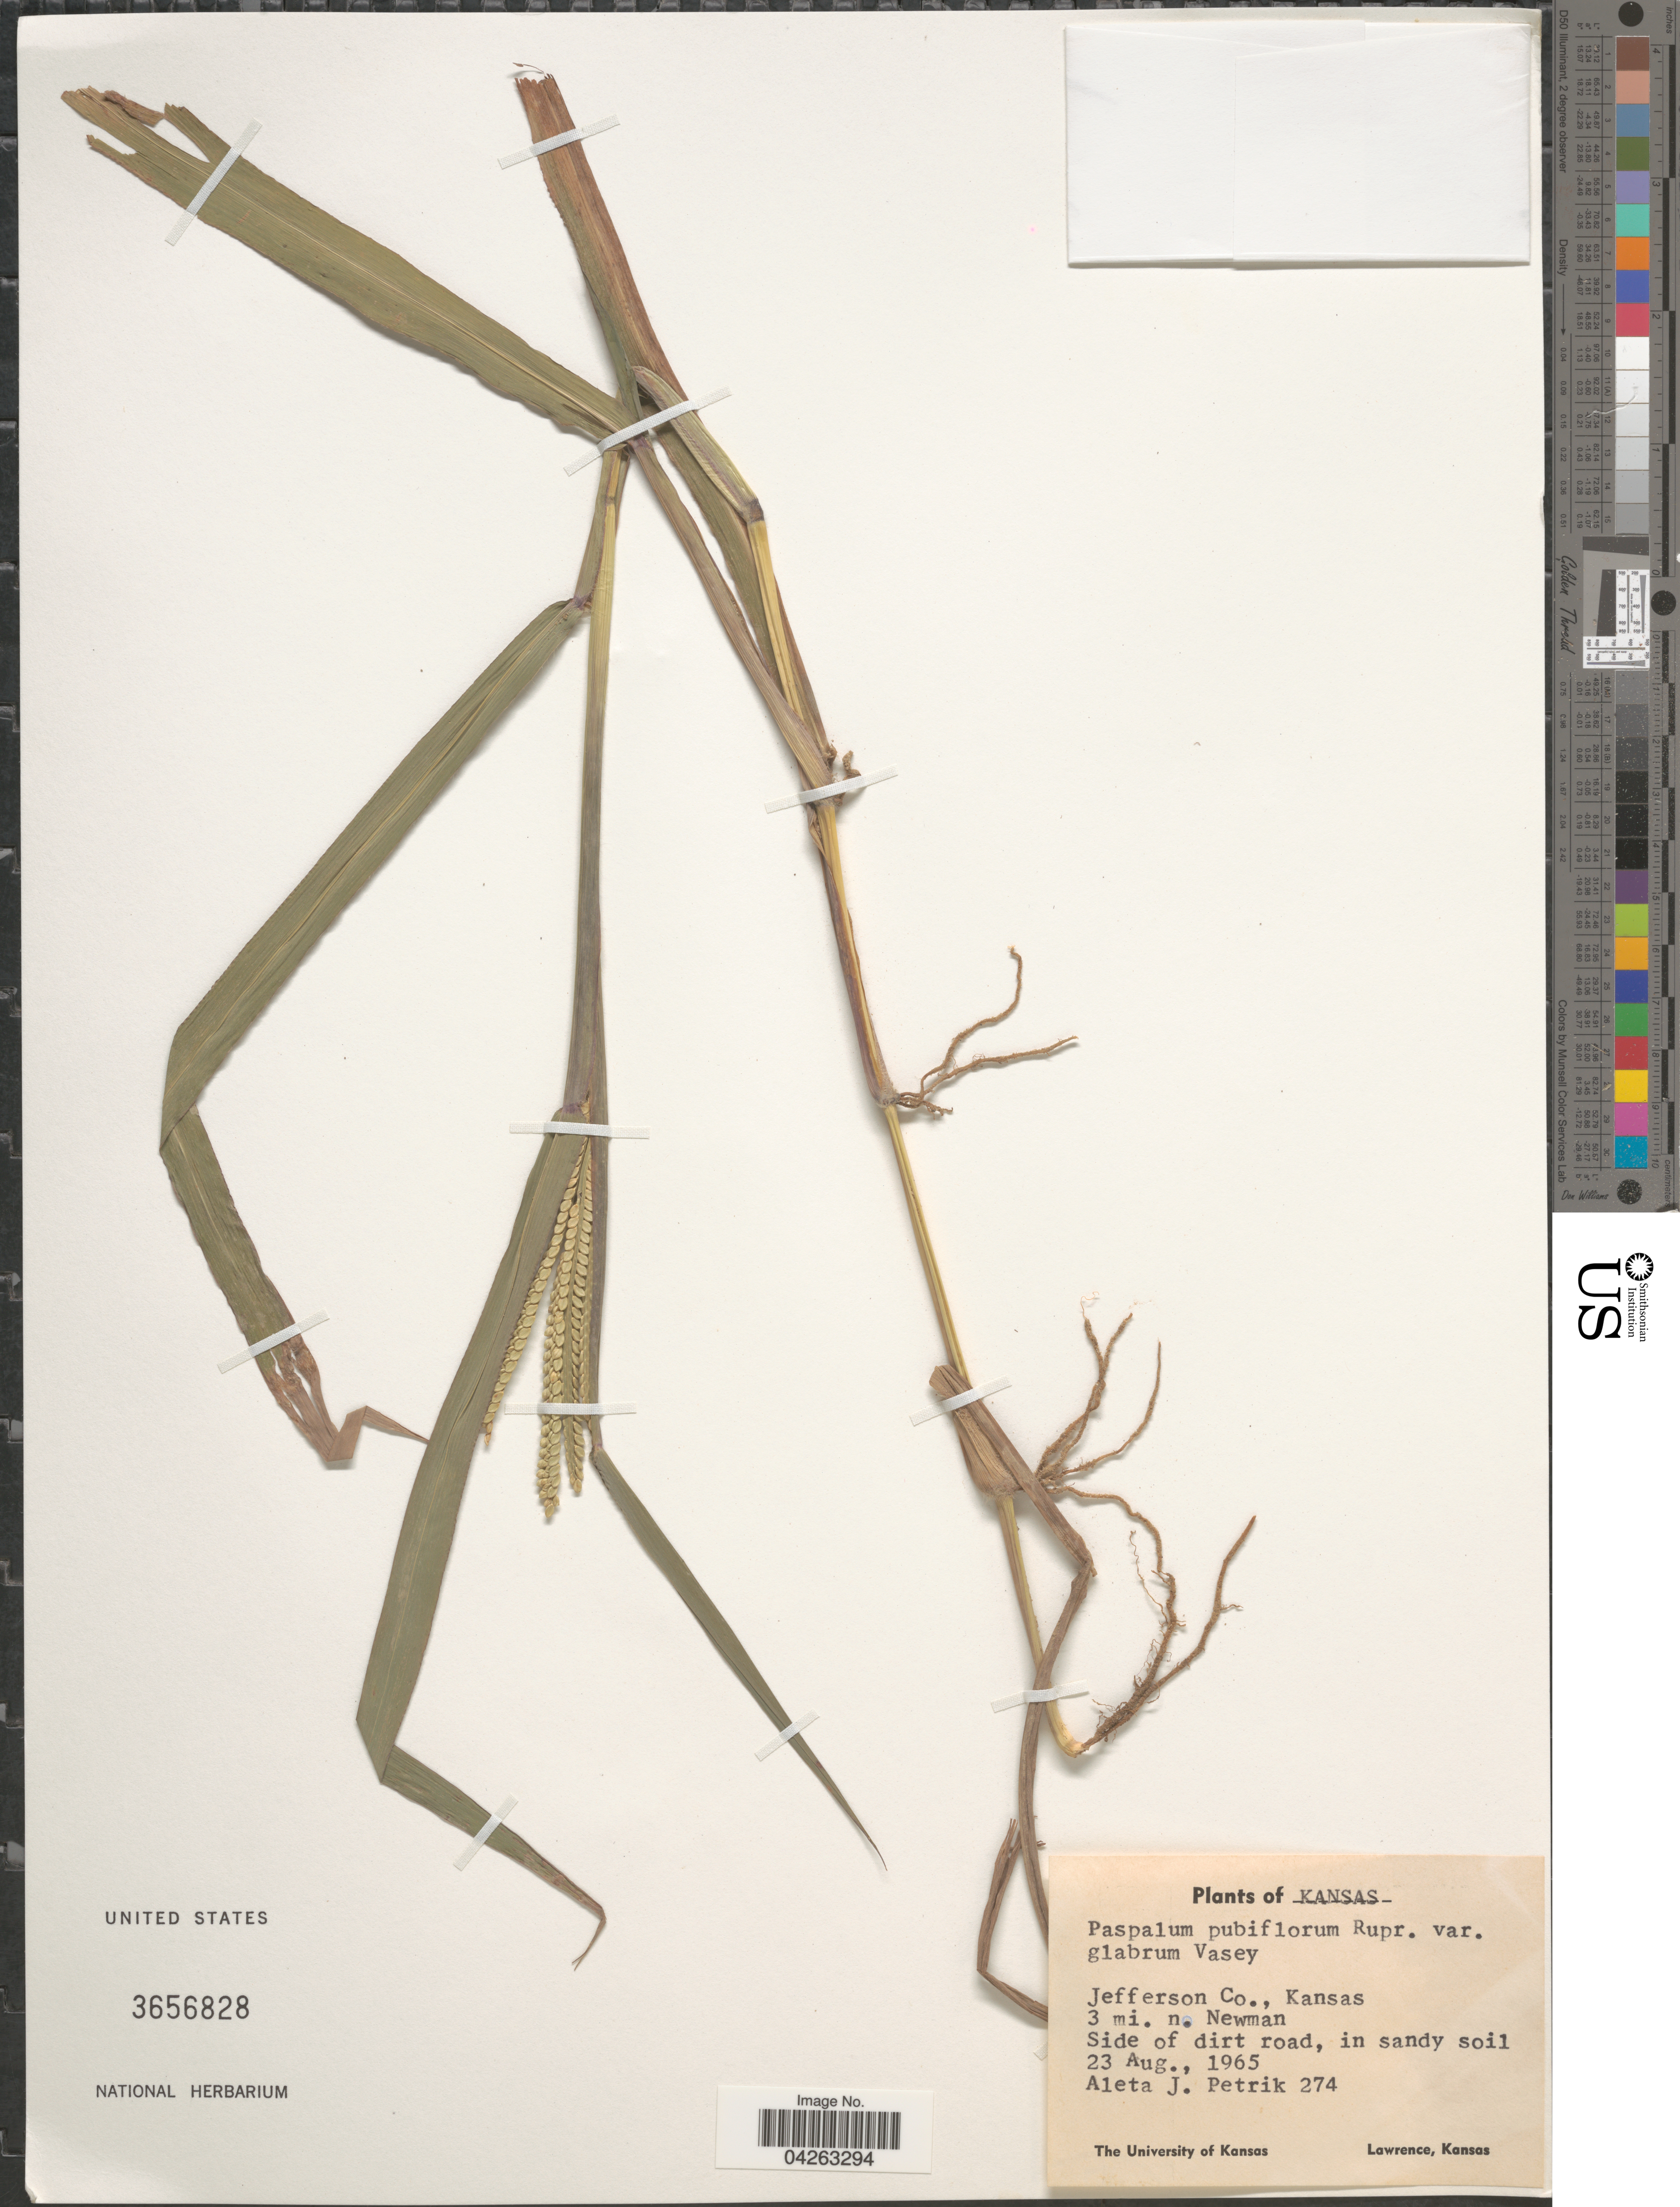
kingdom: Plantae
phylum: Tracheophyta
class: Liliopsida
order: Poales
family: Poaceae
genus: Paspalum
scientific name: Paspalum pubiflorum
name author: Rupr. ex E. Fourn.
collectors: A. Petrik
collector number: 274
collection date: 1965-08-23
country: United States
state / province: Kansas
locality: Jefferson Co. 3 mi. n. Newman. Side of dirt road.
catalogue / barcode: US 3656828